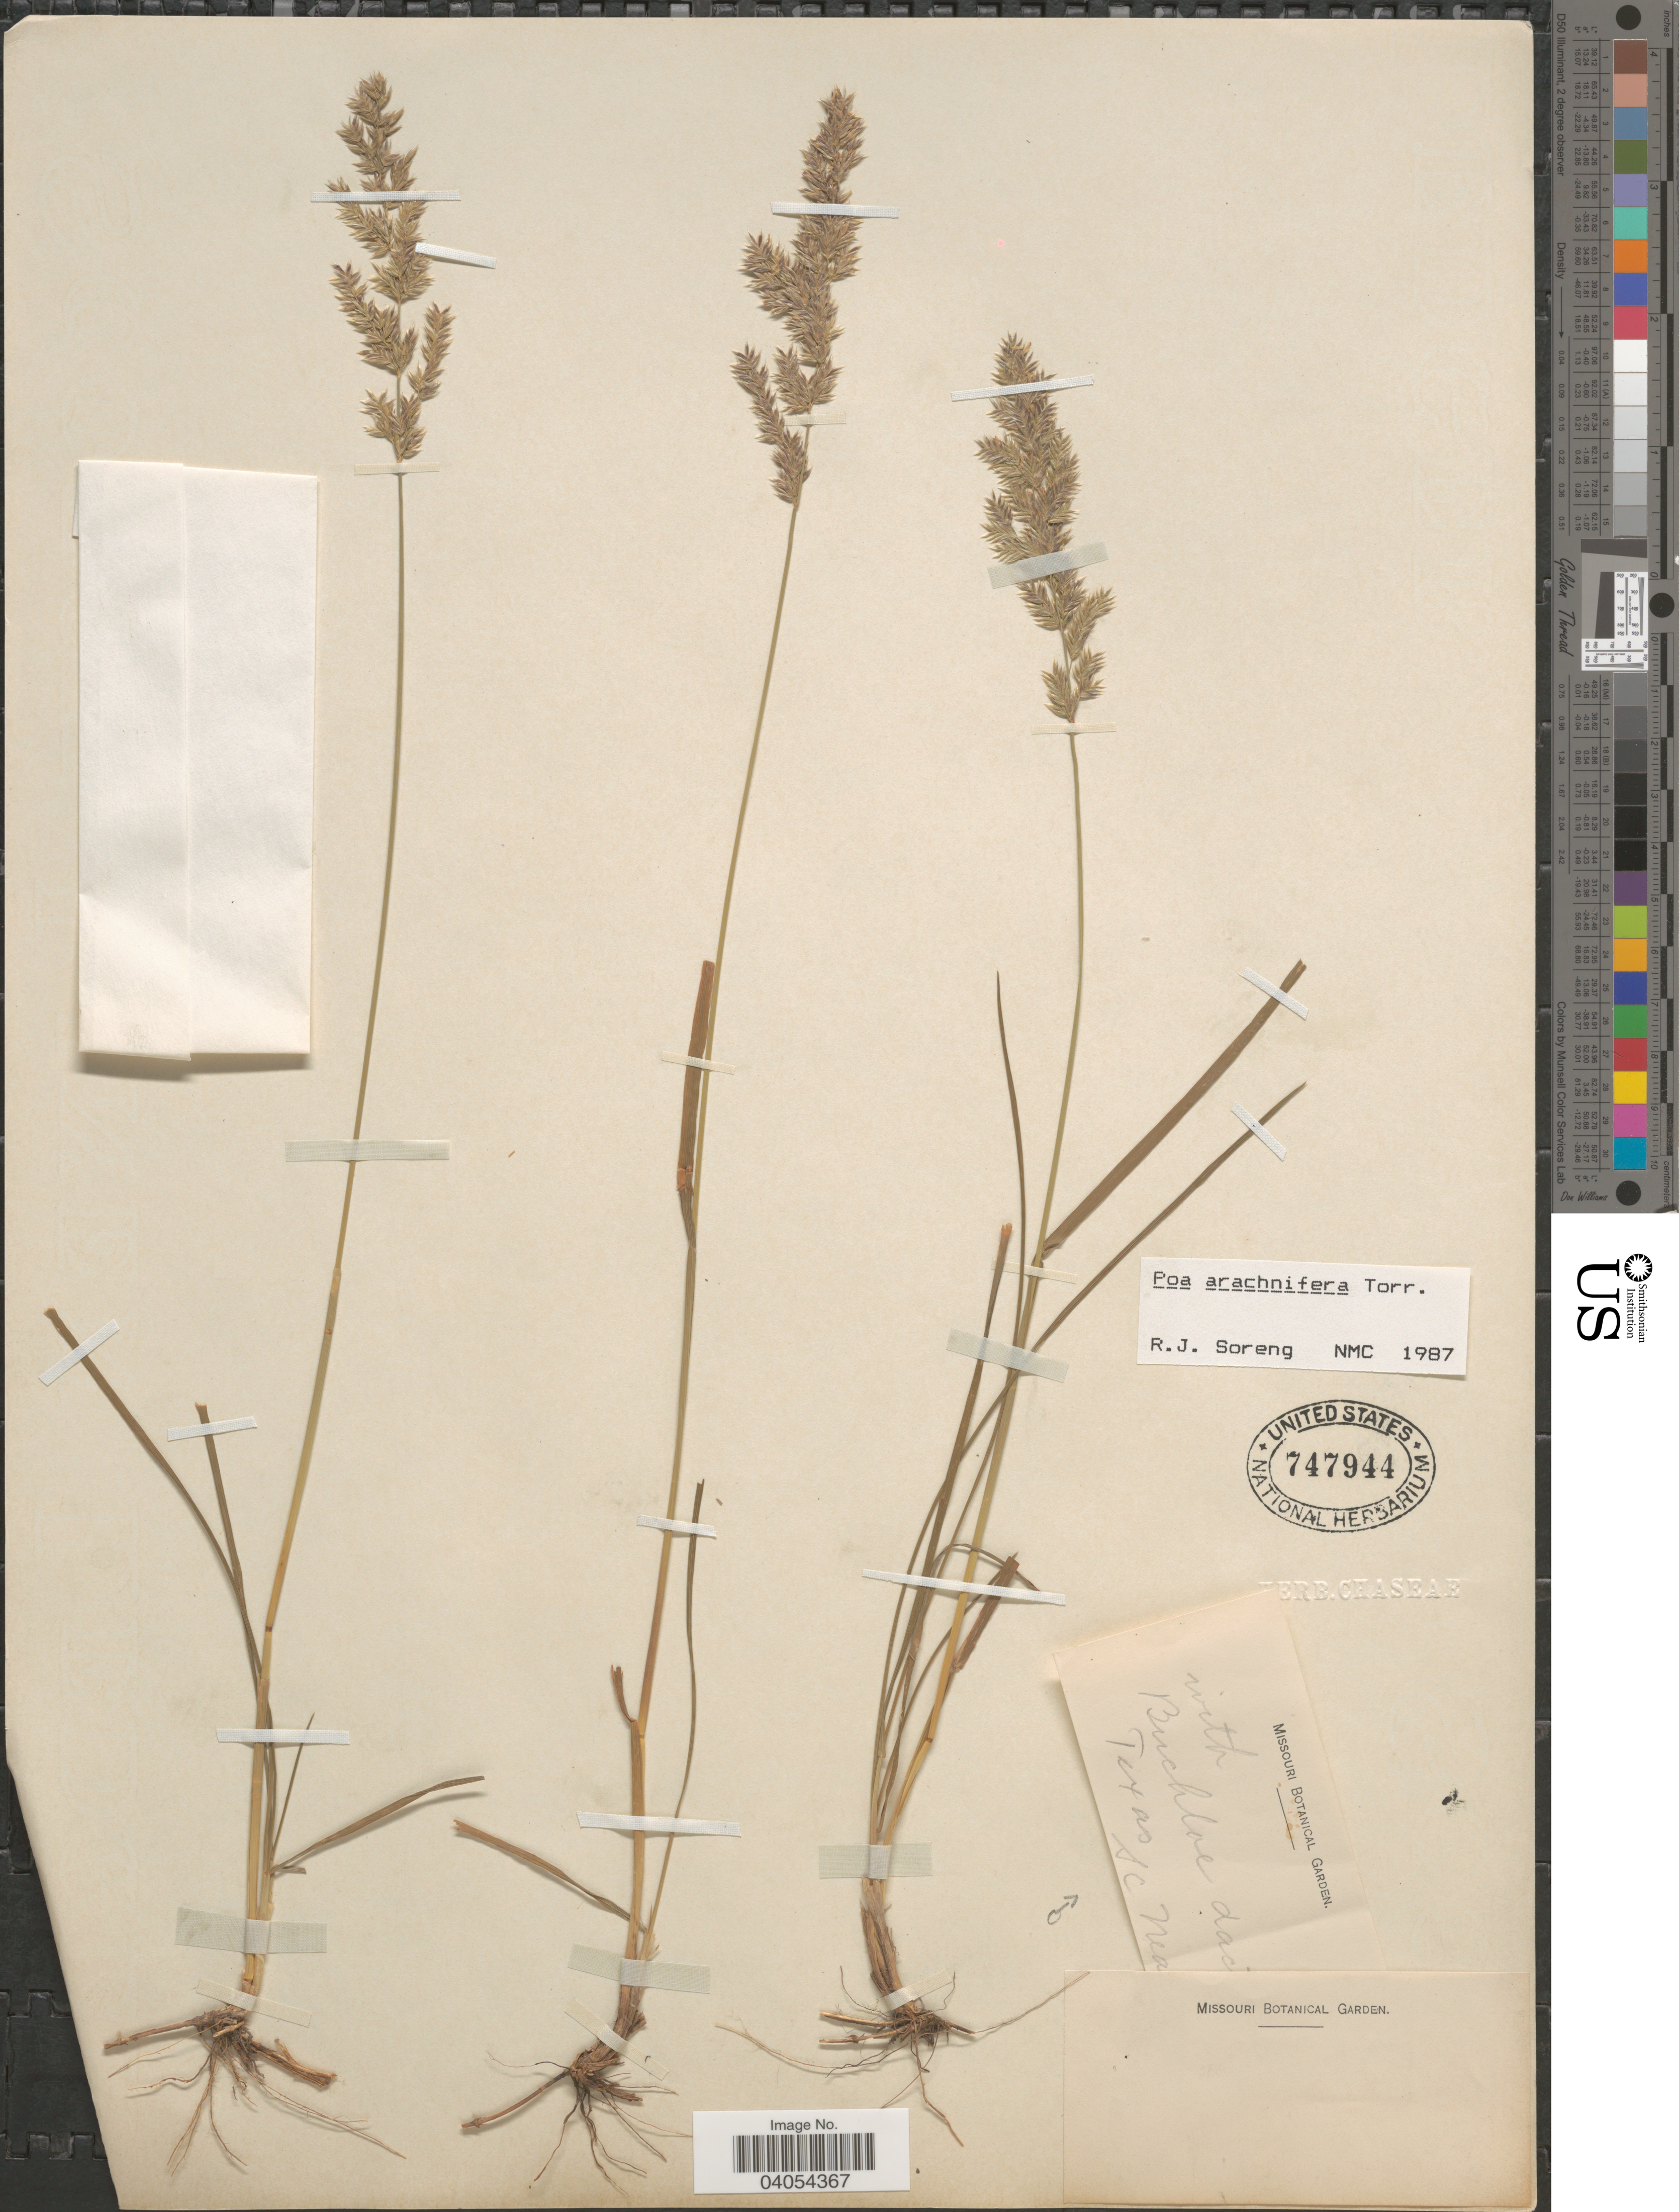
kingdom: Plantae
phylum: Tracheophyta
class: Liliopsida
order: Poales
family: Poaceae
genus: Poa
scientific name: Poa arachnifera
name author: Torr.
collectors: G. C. Nealley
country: United States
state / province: Texas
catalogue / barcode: US 747944